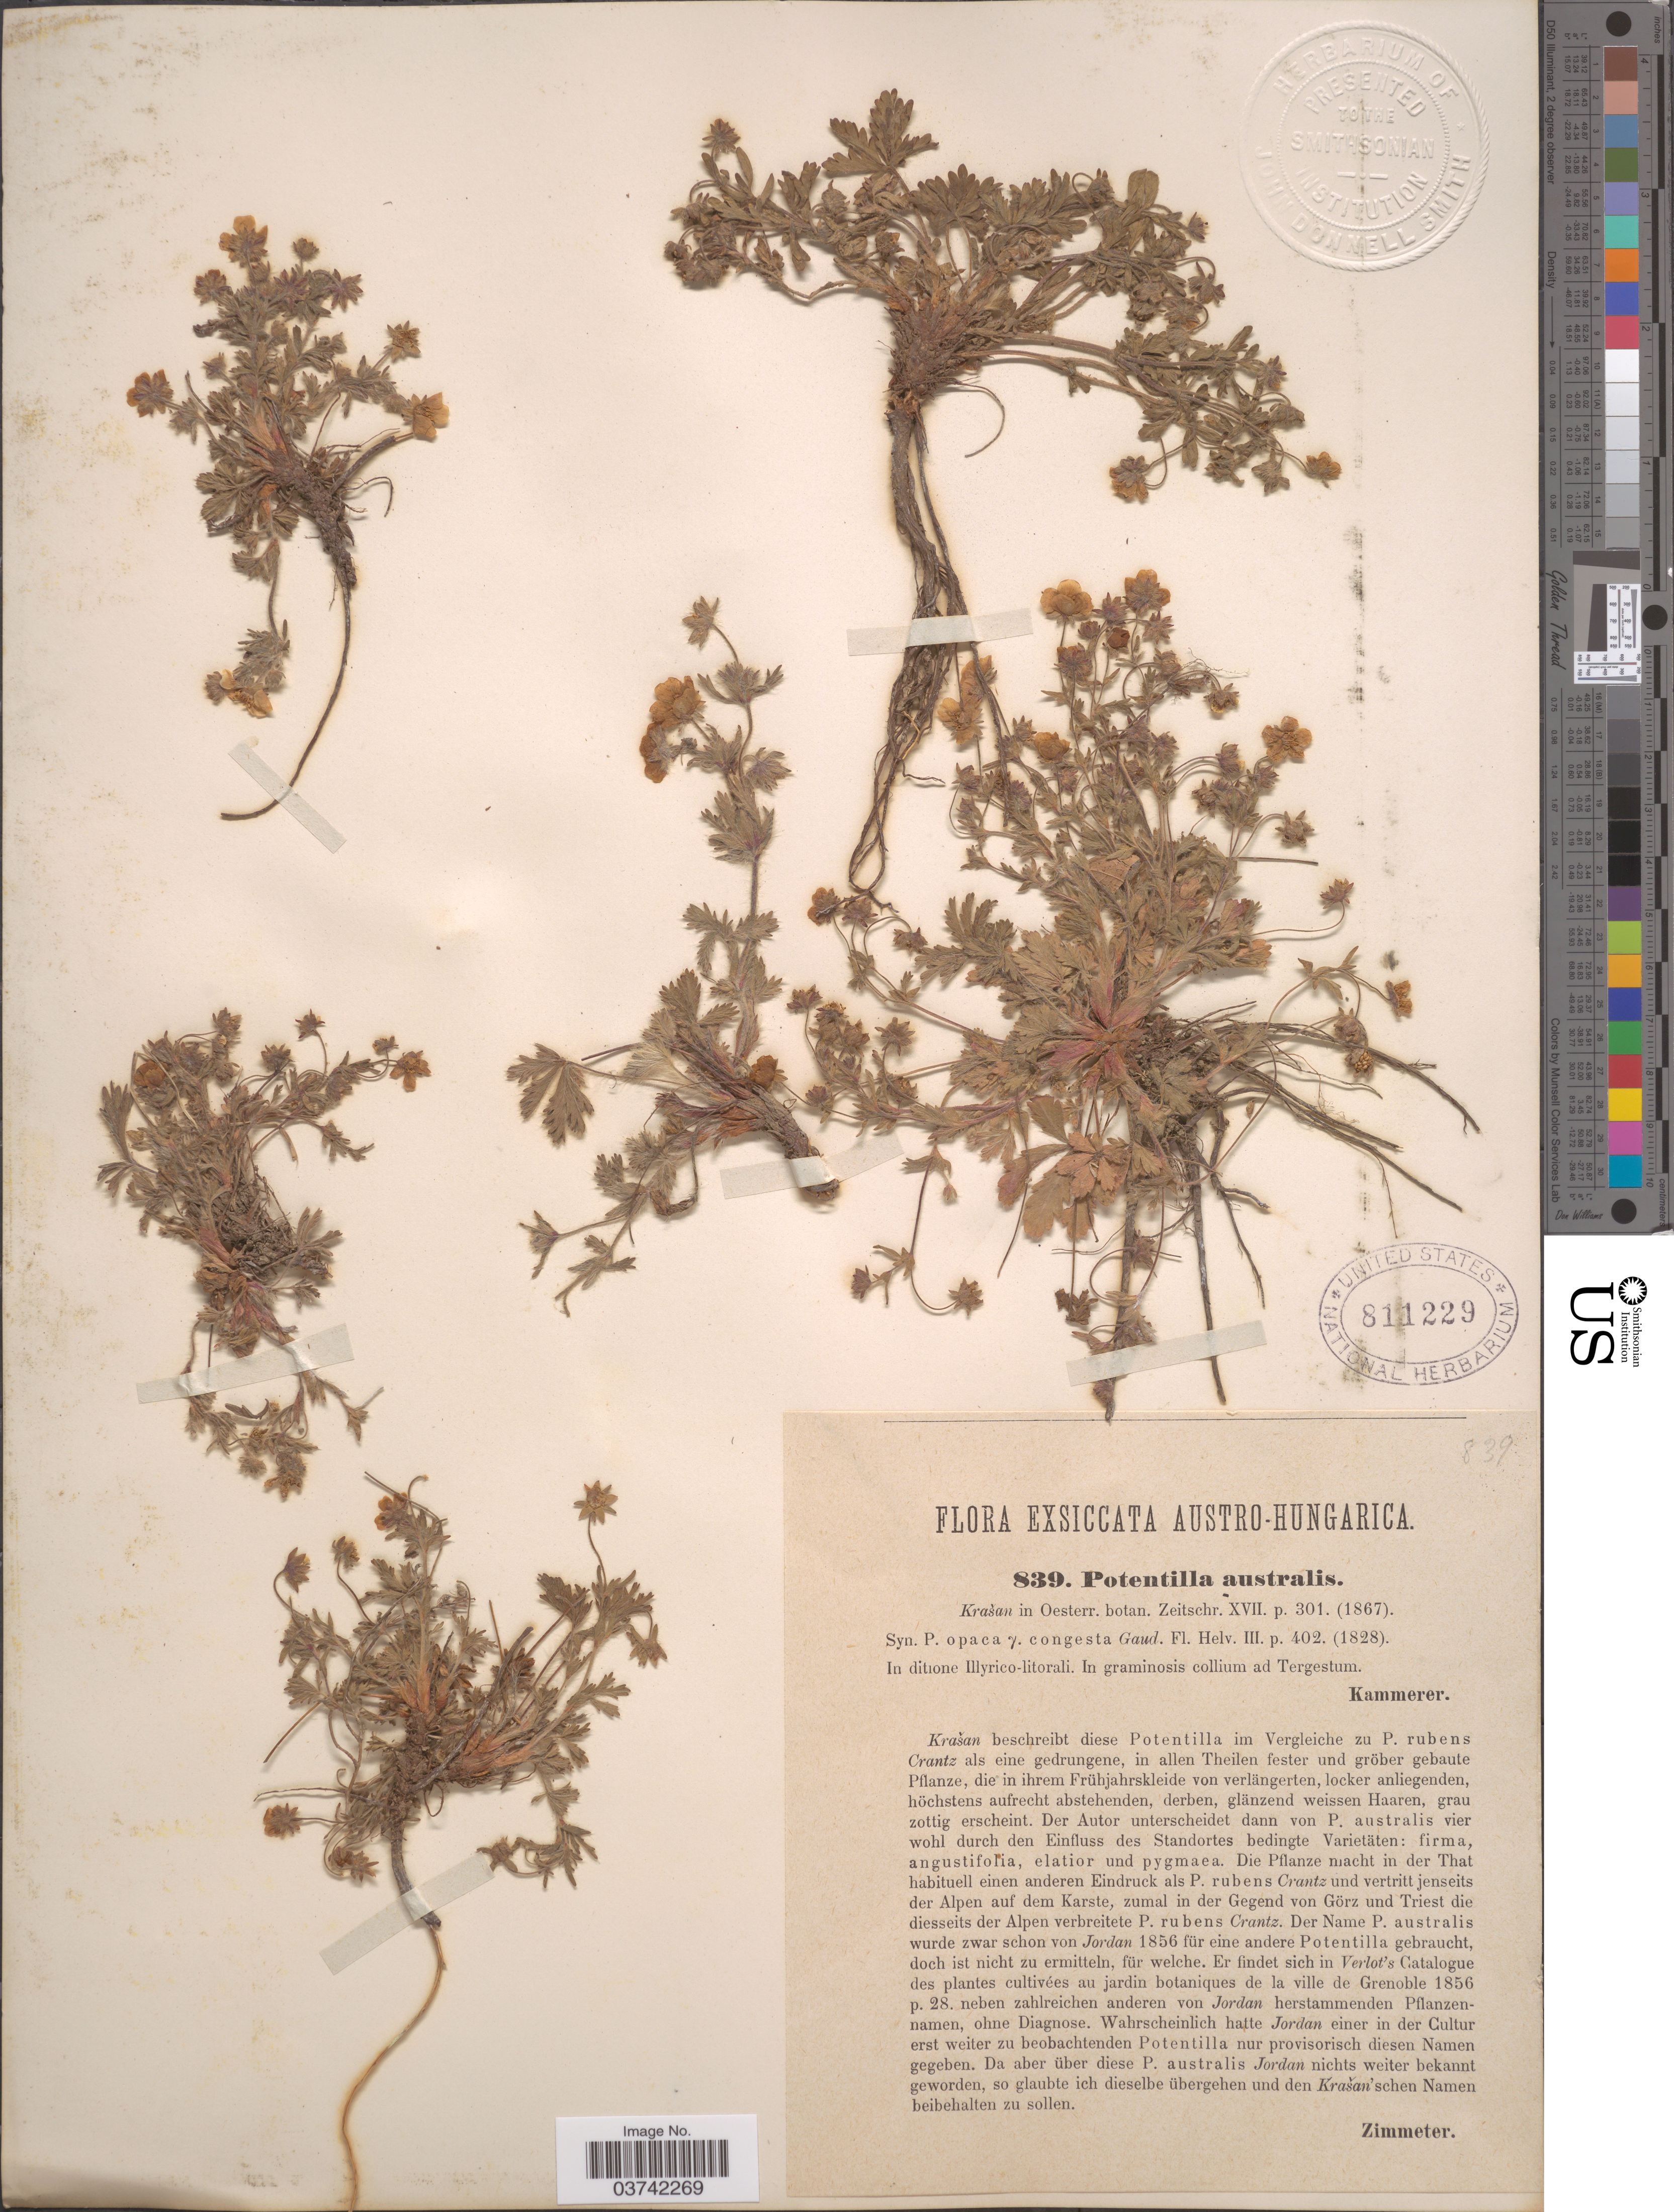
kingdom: Plantae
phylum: Tracheophyta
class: Magnoliopsida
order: Rosales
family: Rosaceae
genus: Potentilla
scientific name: Potentilla australis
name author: Krasan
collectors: -. Kammerer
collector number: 839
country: Italy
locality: Austro-Hungarica. In ditione Illyrico-litorali. In graminosis collium ad Tergestum.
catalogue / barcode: US 811229